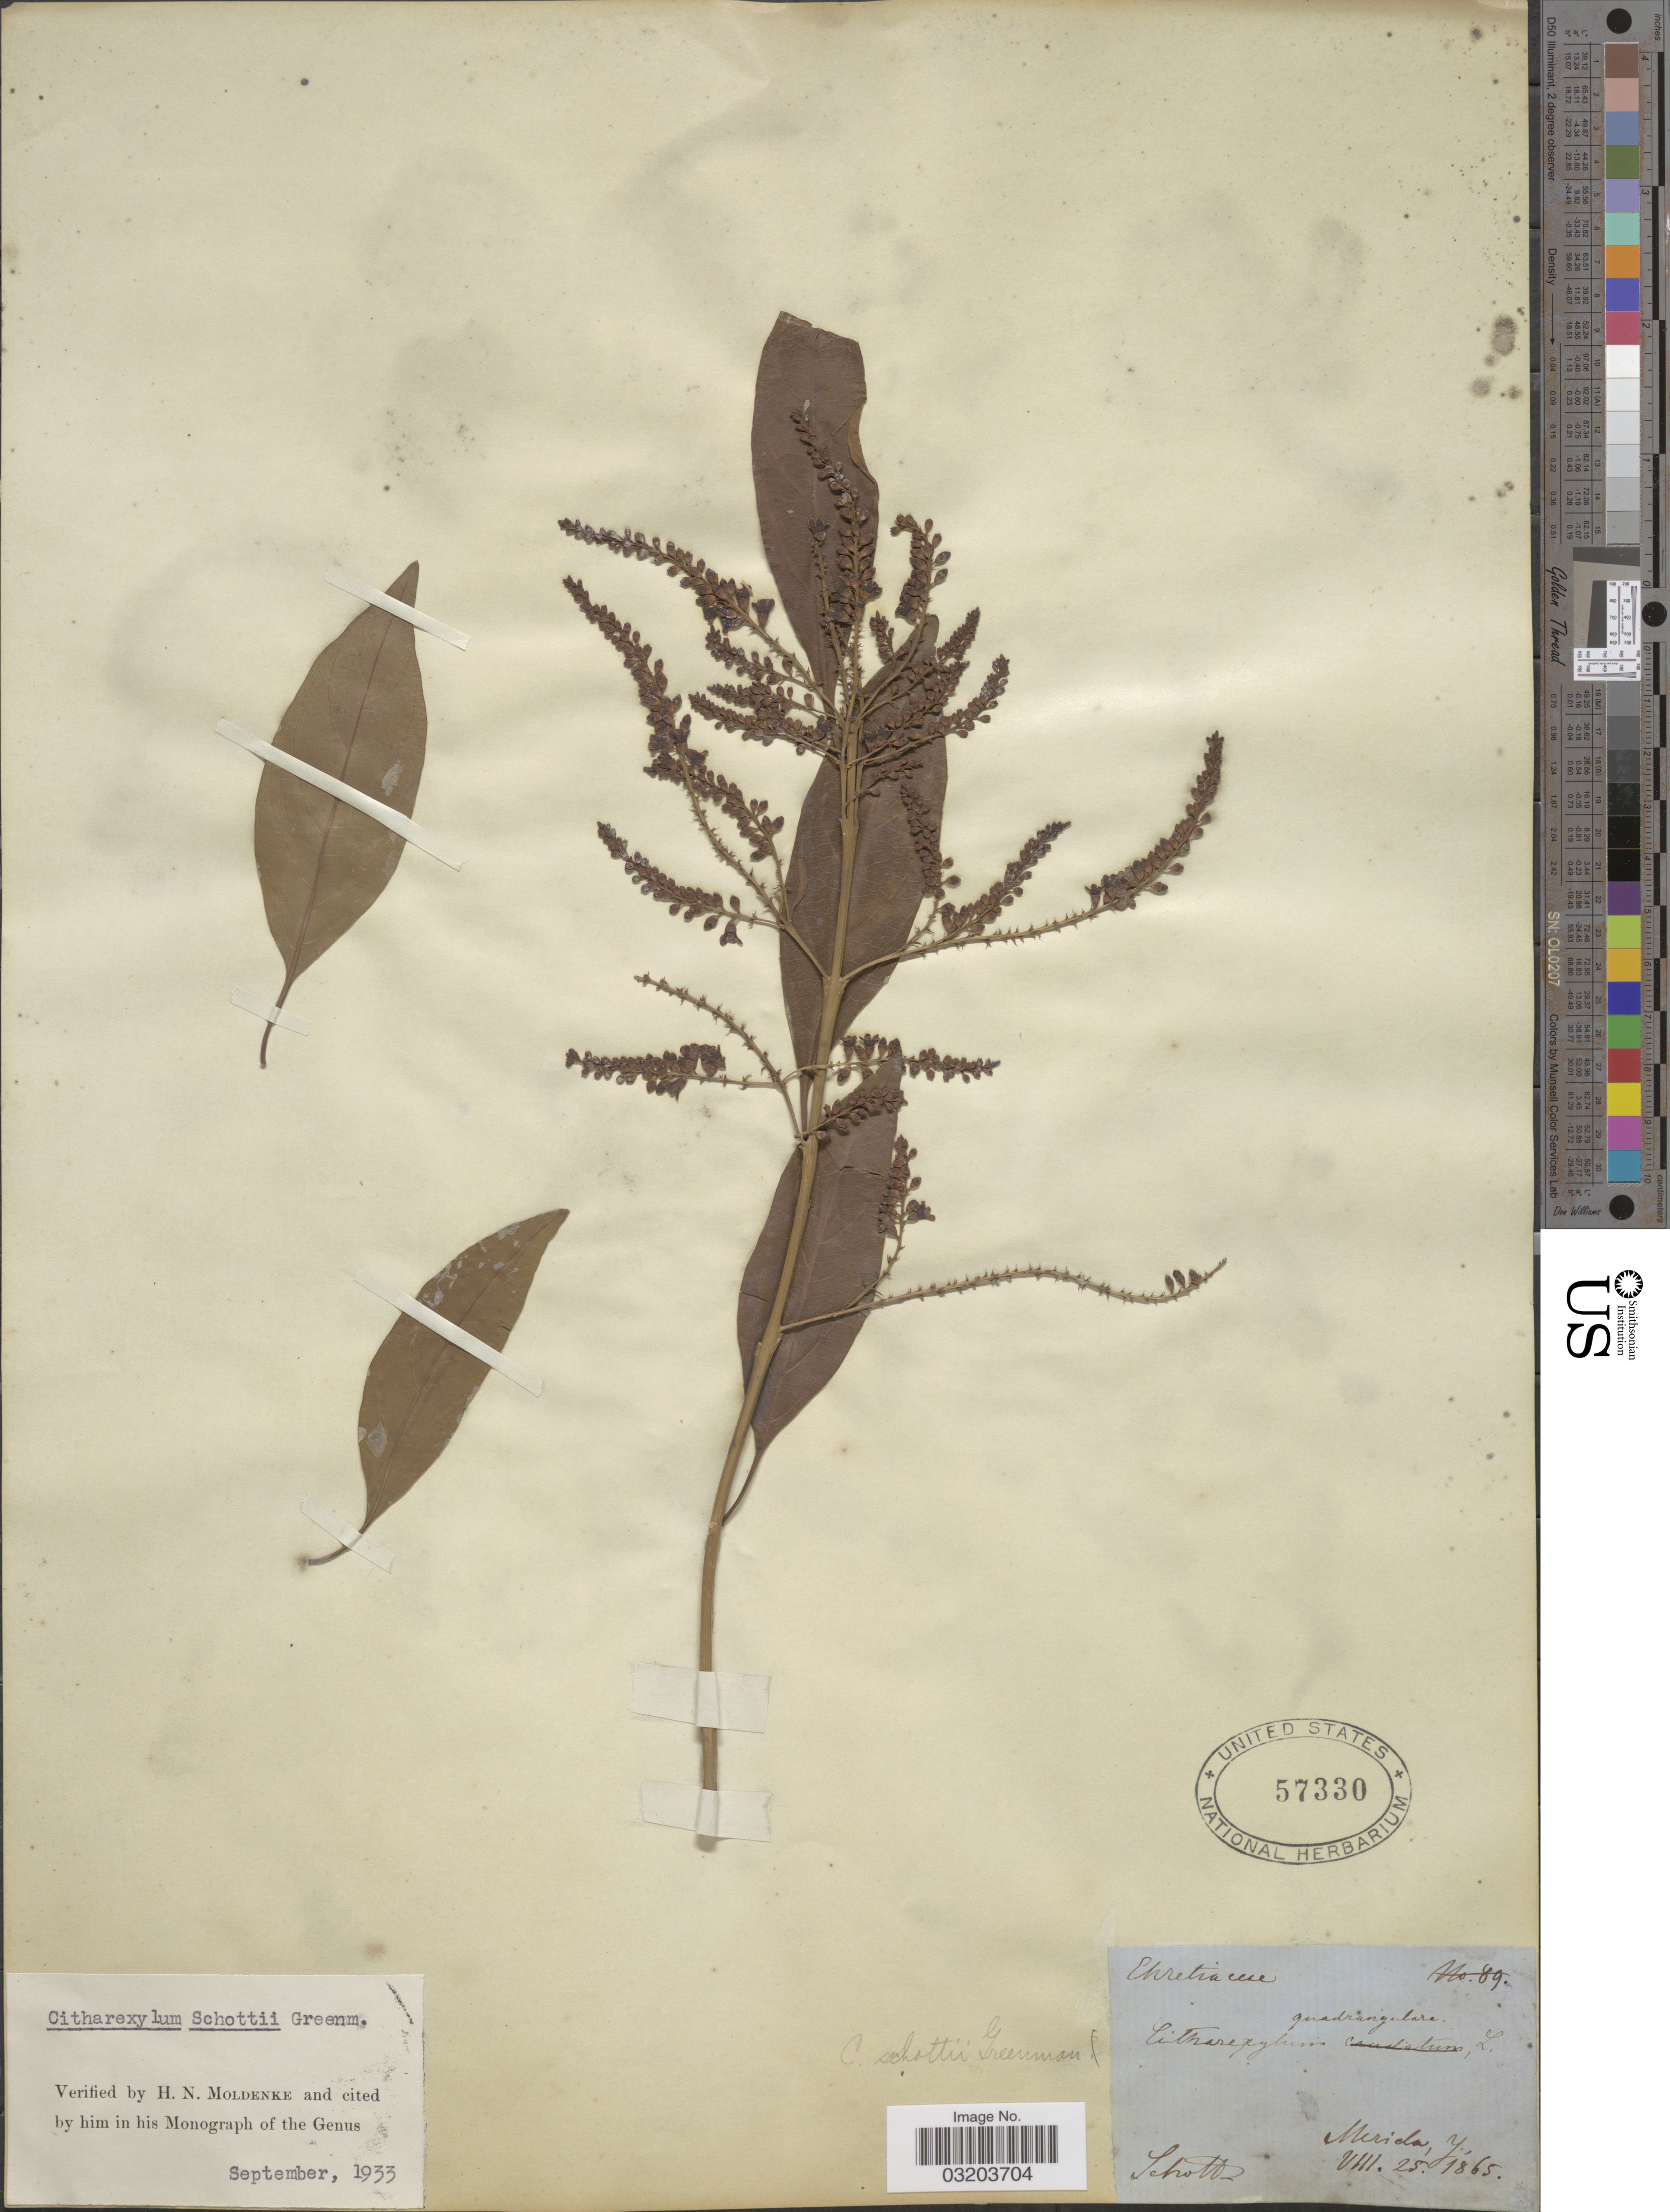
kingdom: Plantae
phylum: Tracheophyta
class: Magnoliopsida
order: Lamiales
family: Verbenaceae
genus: Citharexylum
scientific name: Citharexylum schottii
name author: Greenm.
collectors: -. Schottz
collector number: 89?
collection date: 1865-08-25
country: Venezuela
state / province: Mérida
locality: Merida, Y.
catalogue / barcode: US 57330